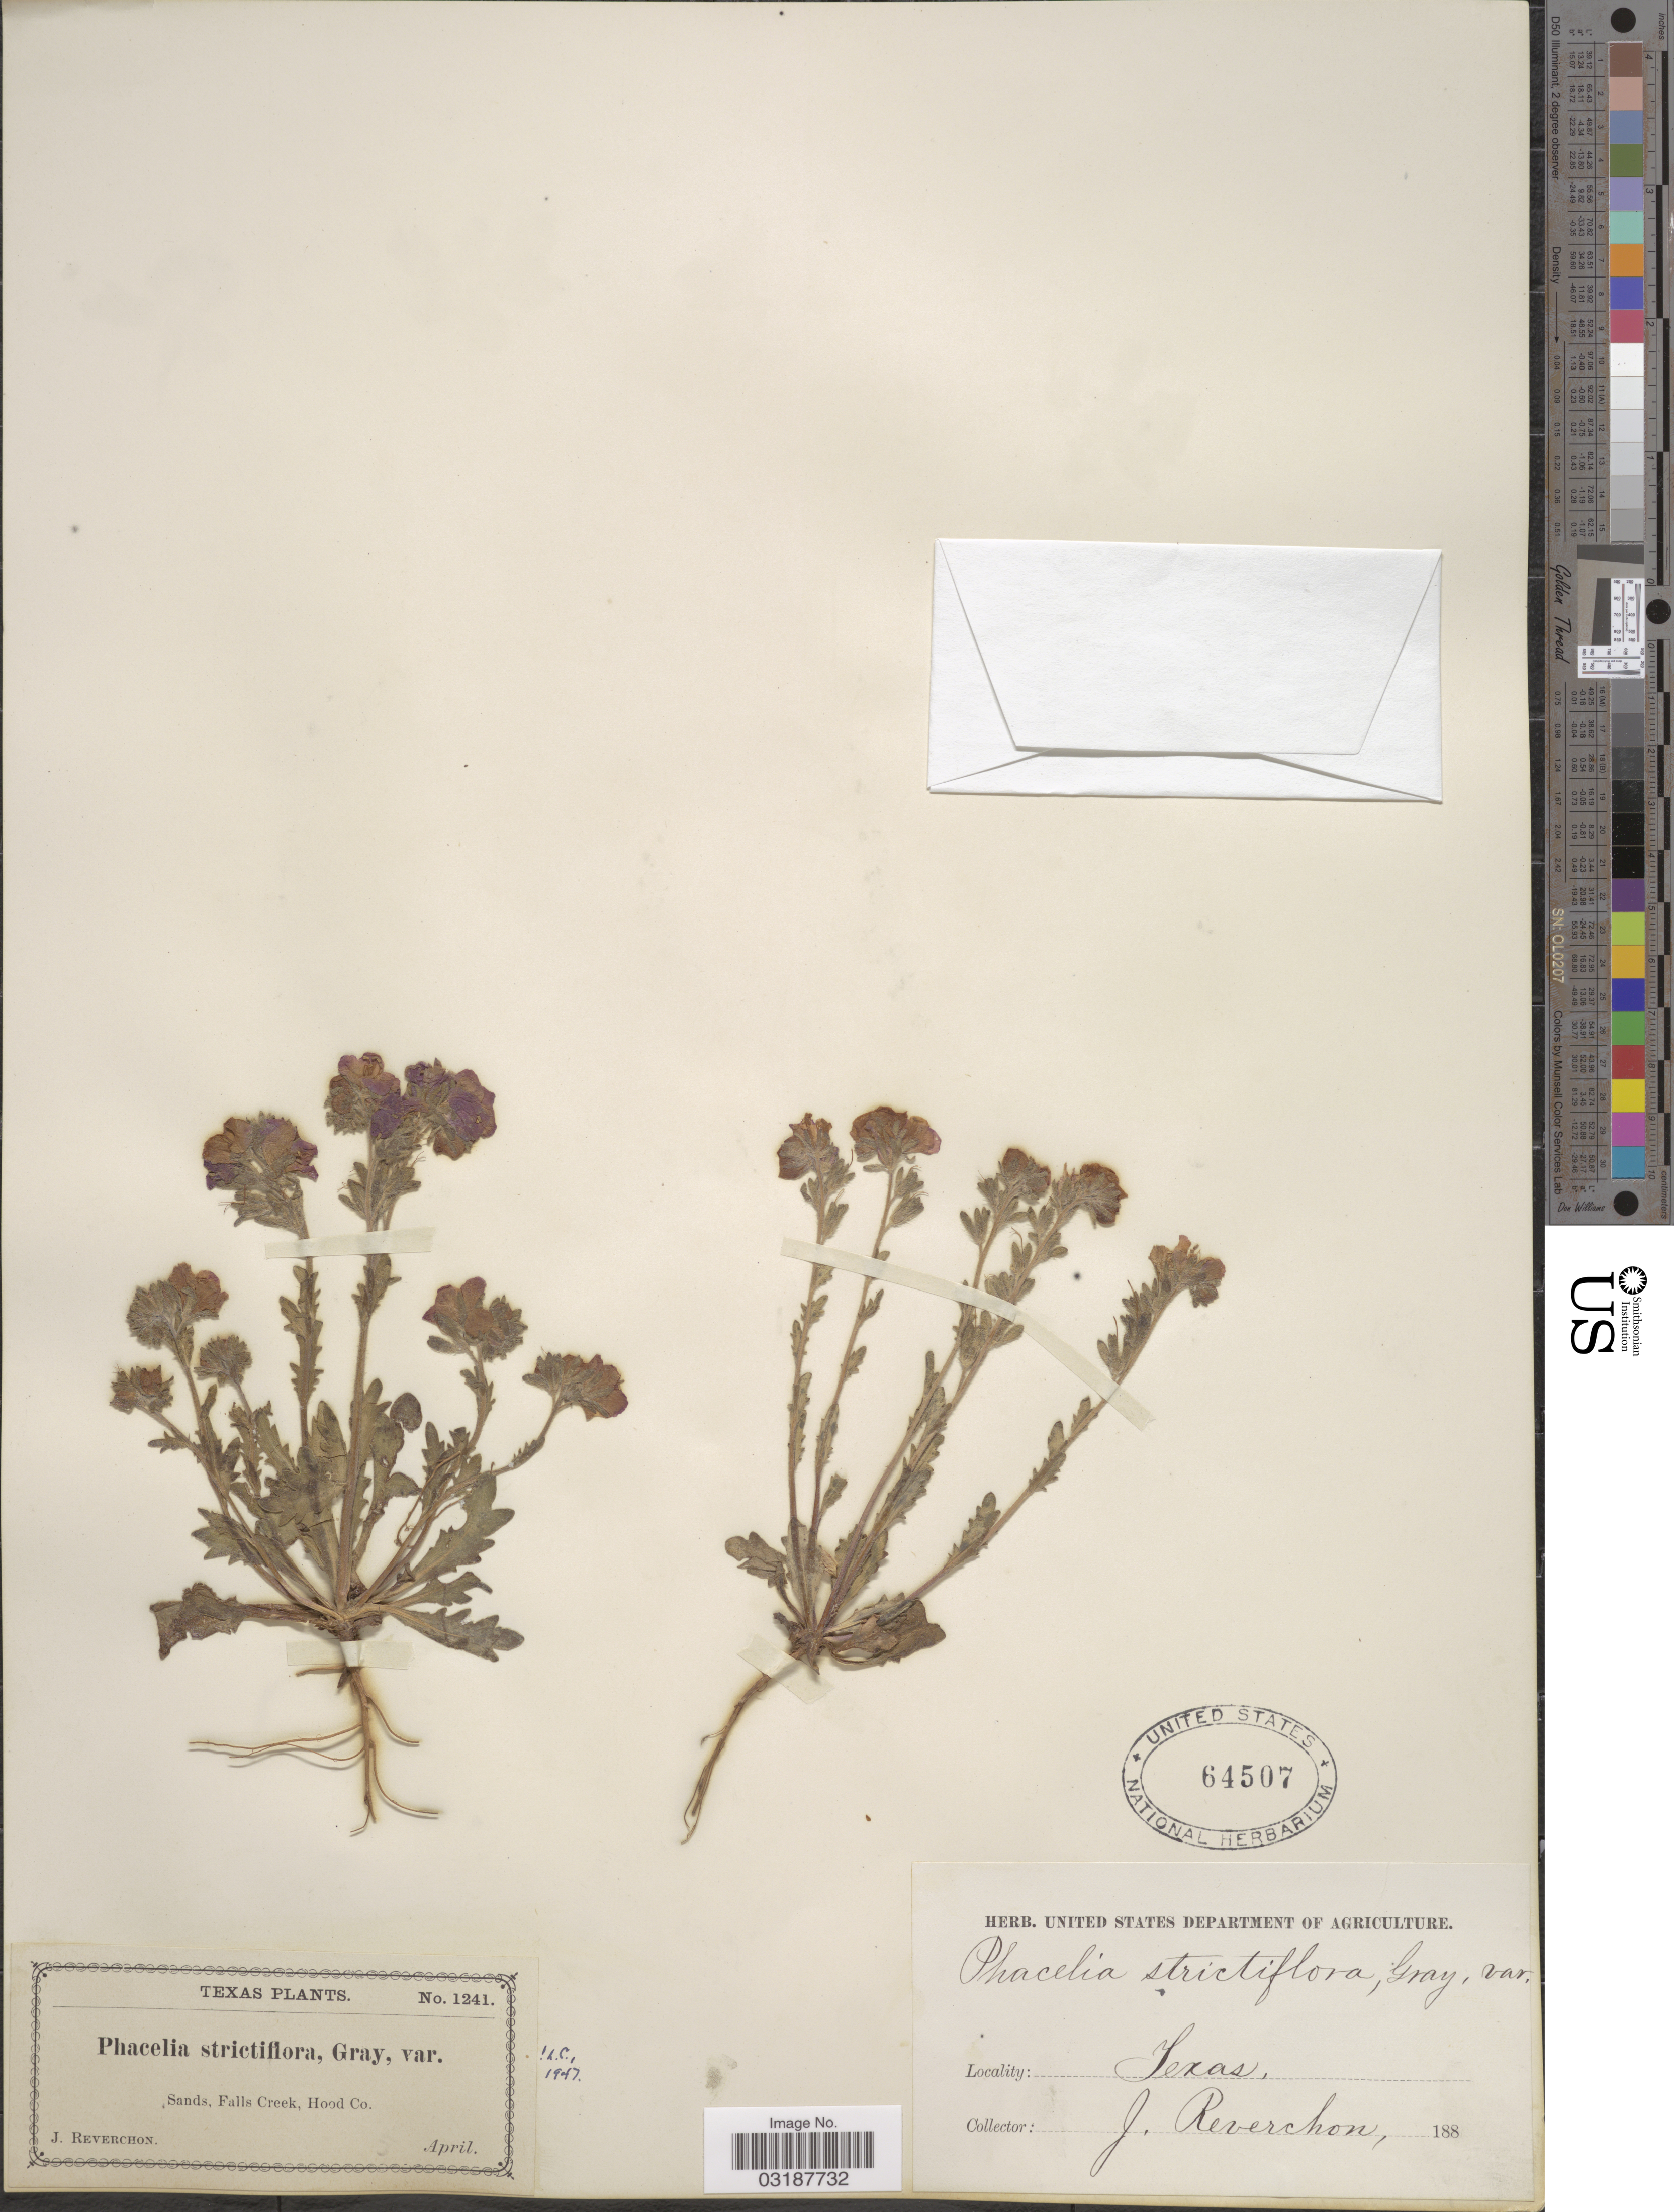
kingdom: Plantae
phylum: Tracheophyta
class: Magnoliopsida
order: Boraginales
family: Hydrophyllaceae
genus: Phacelia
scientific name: Phacelia strictiflora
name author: (Engelm. & A. Gray) A. Gray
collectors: J. Reverchon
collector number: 1241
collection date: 1888-04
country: United States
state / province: Texas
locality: Sands, Falls Creek, Hood Co.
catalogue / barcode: US 64507